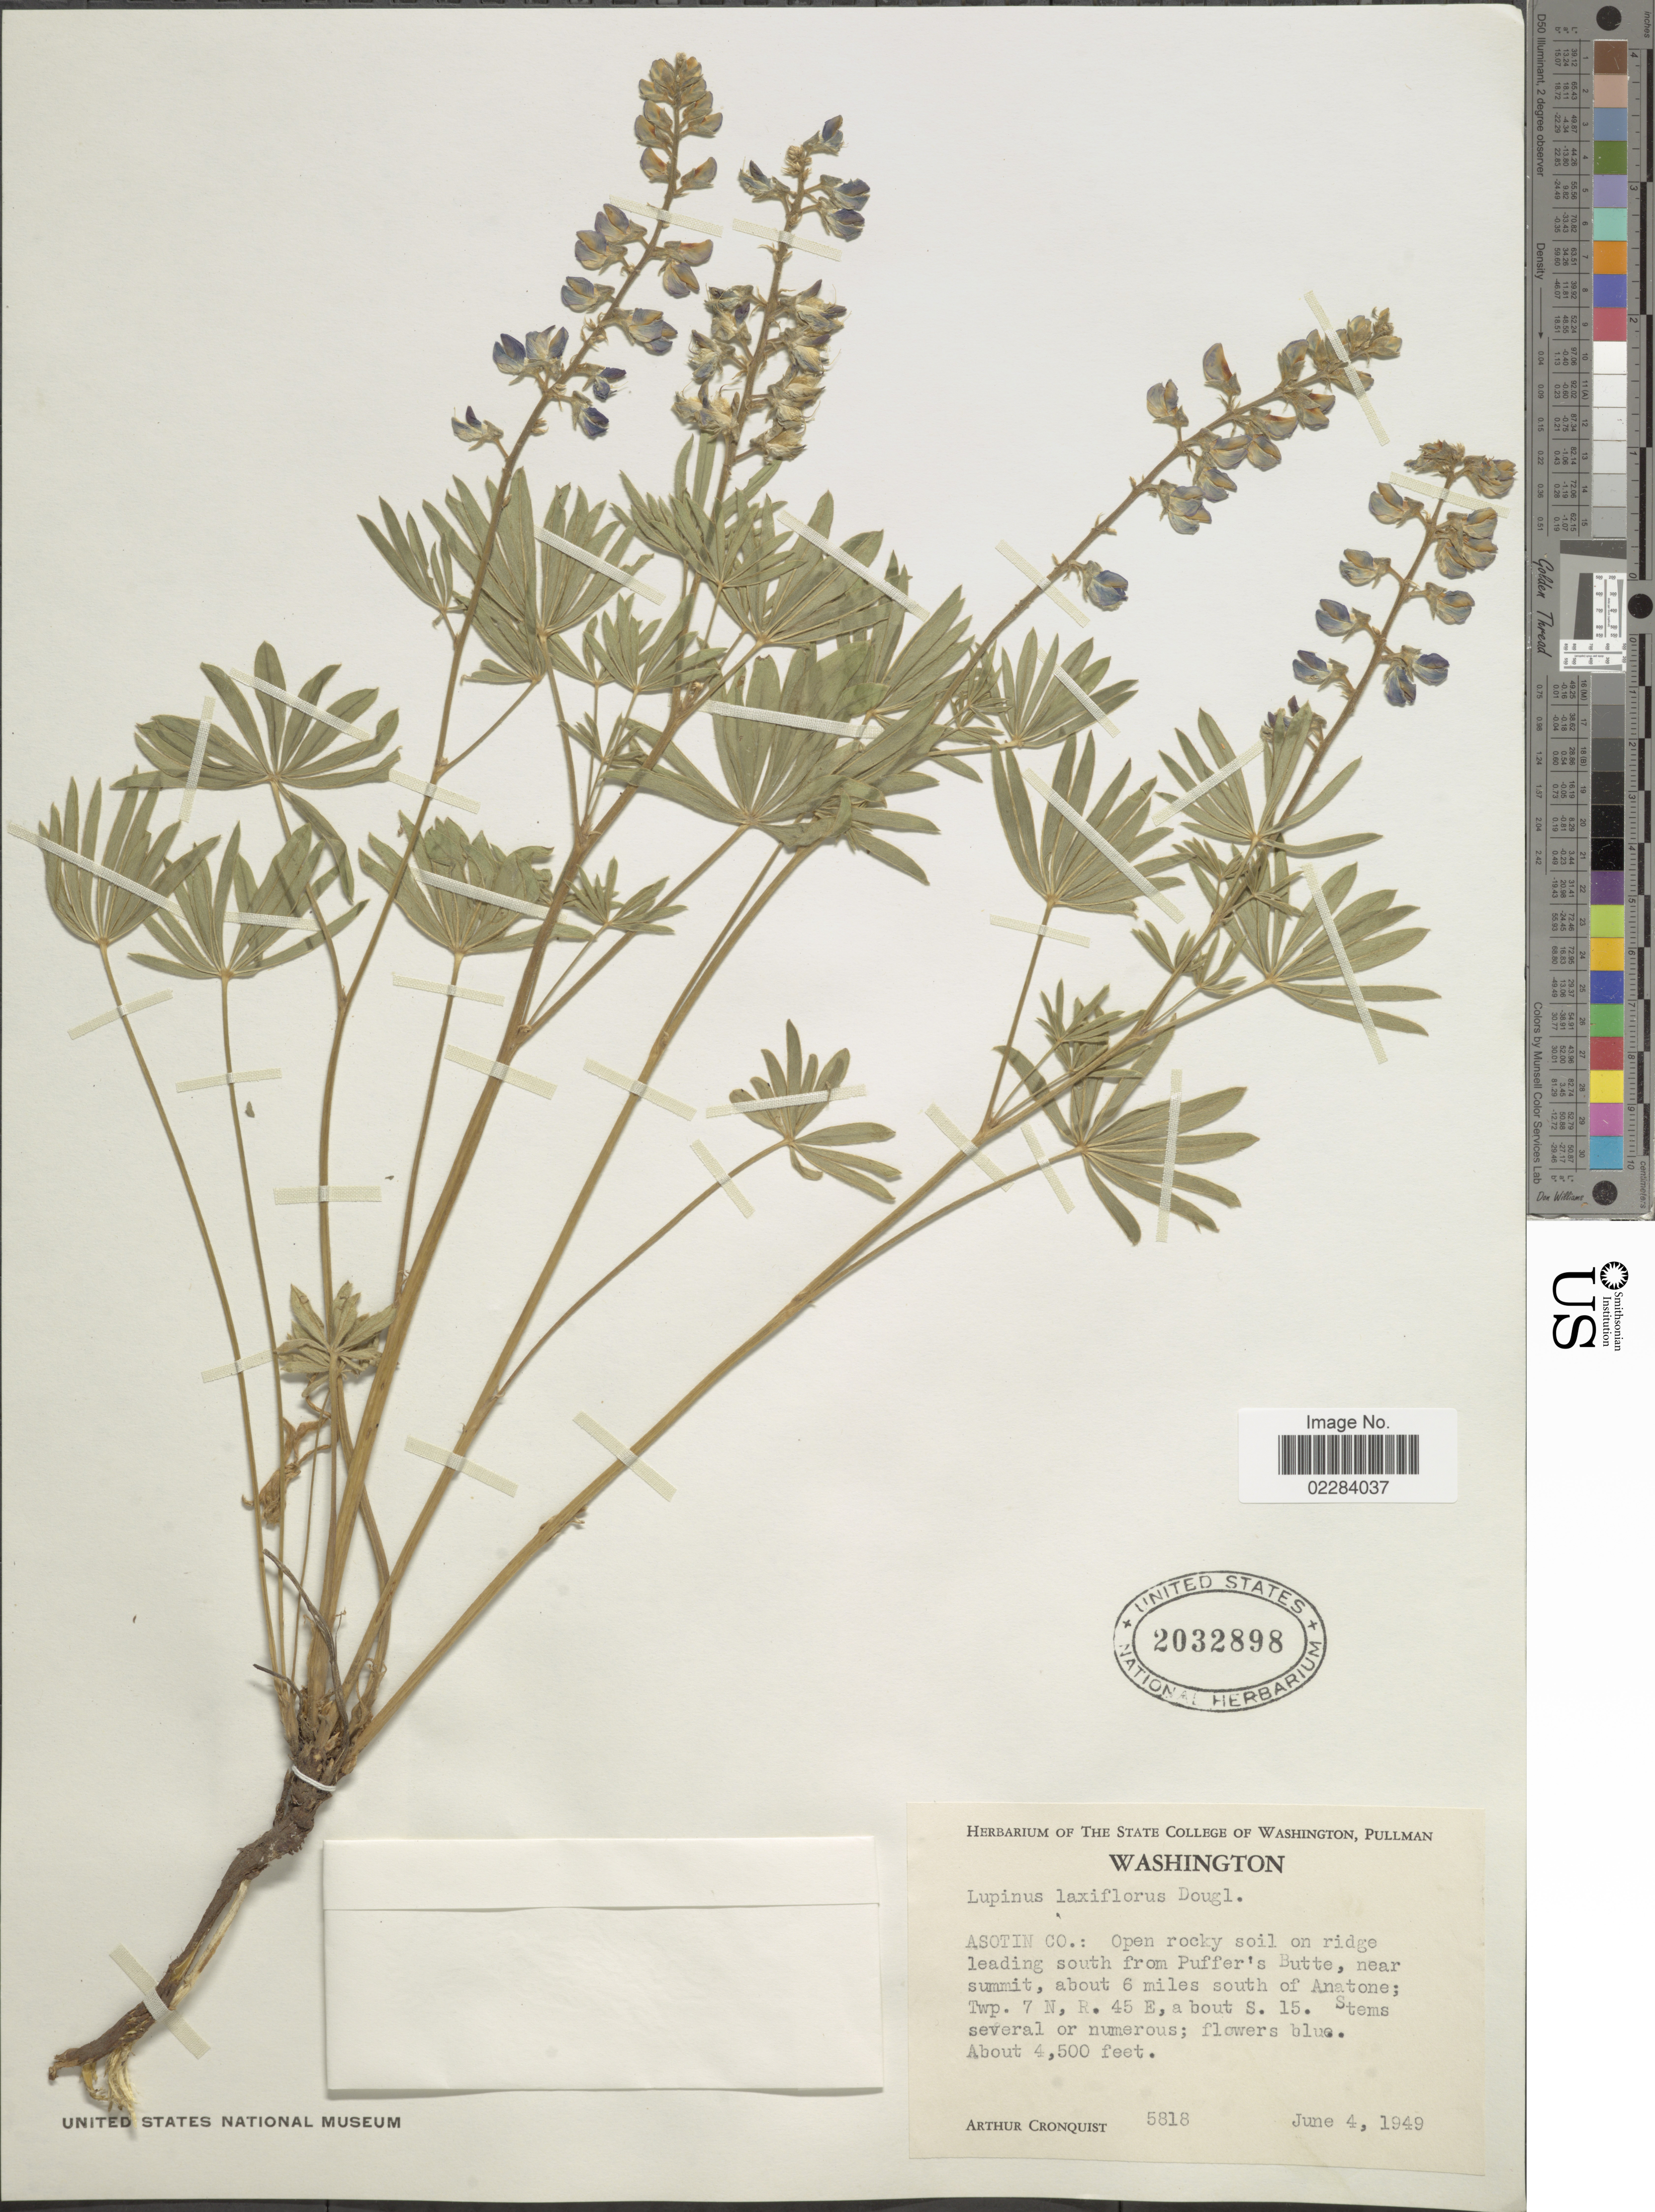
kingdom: Plantae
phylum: Tracheophyta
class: Magnoliopsida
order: Fabales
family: Fabaceae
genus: Lupinus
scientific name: Lupinus arbustus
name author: Lindl.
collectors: A. J. Cronquist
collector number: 5818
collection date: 1949-06-04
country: United States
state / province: Washington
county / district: Asotin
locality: Asotin Co.: Open rocky soil on ridge leading south from Puffer's Butte, near summit, about 6 miles south of Anastone; Twp. 7 N, R. 45 E, about S. 15.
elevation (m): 1372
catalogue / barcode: US 2032898